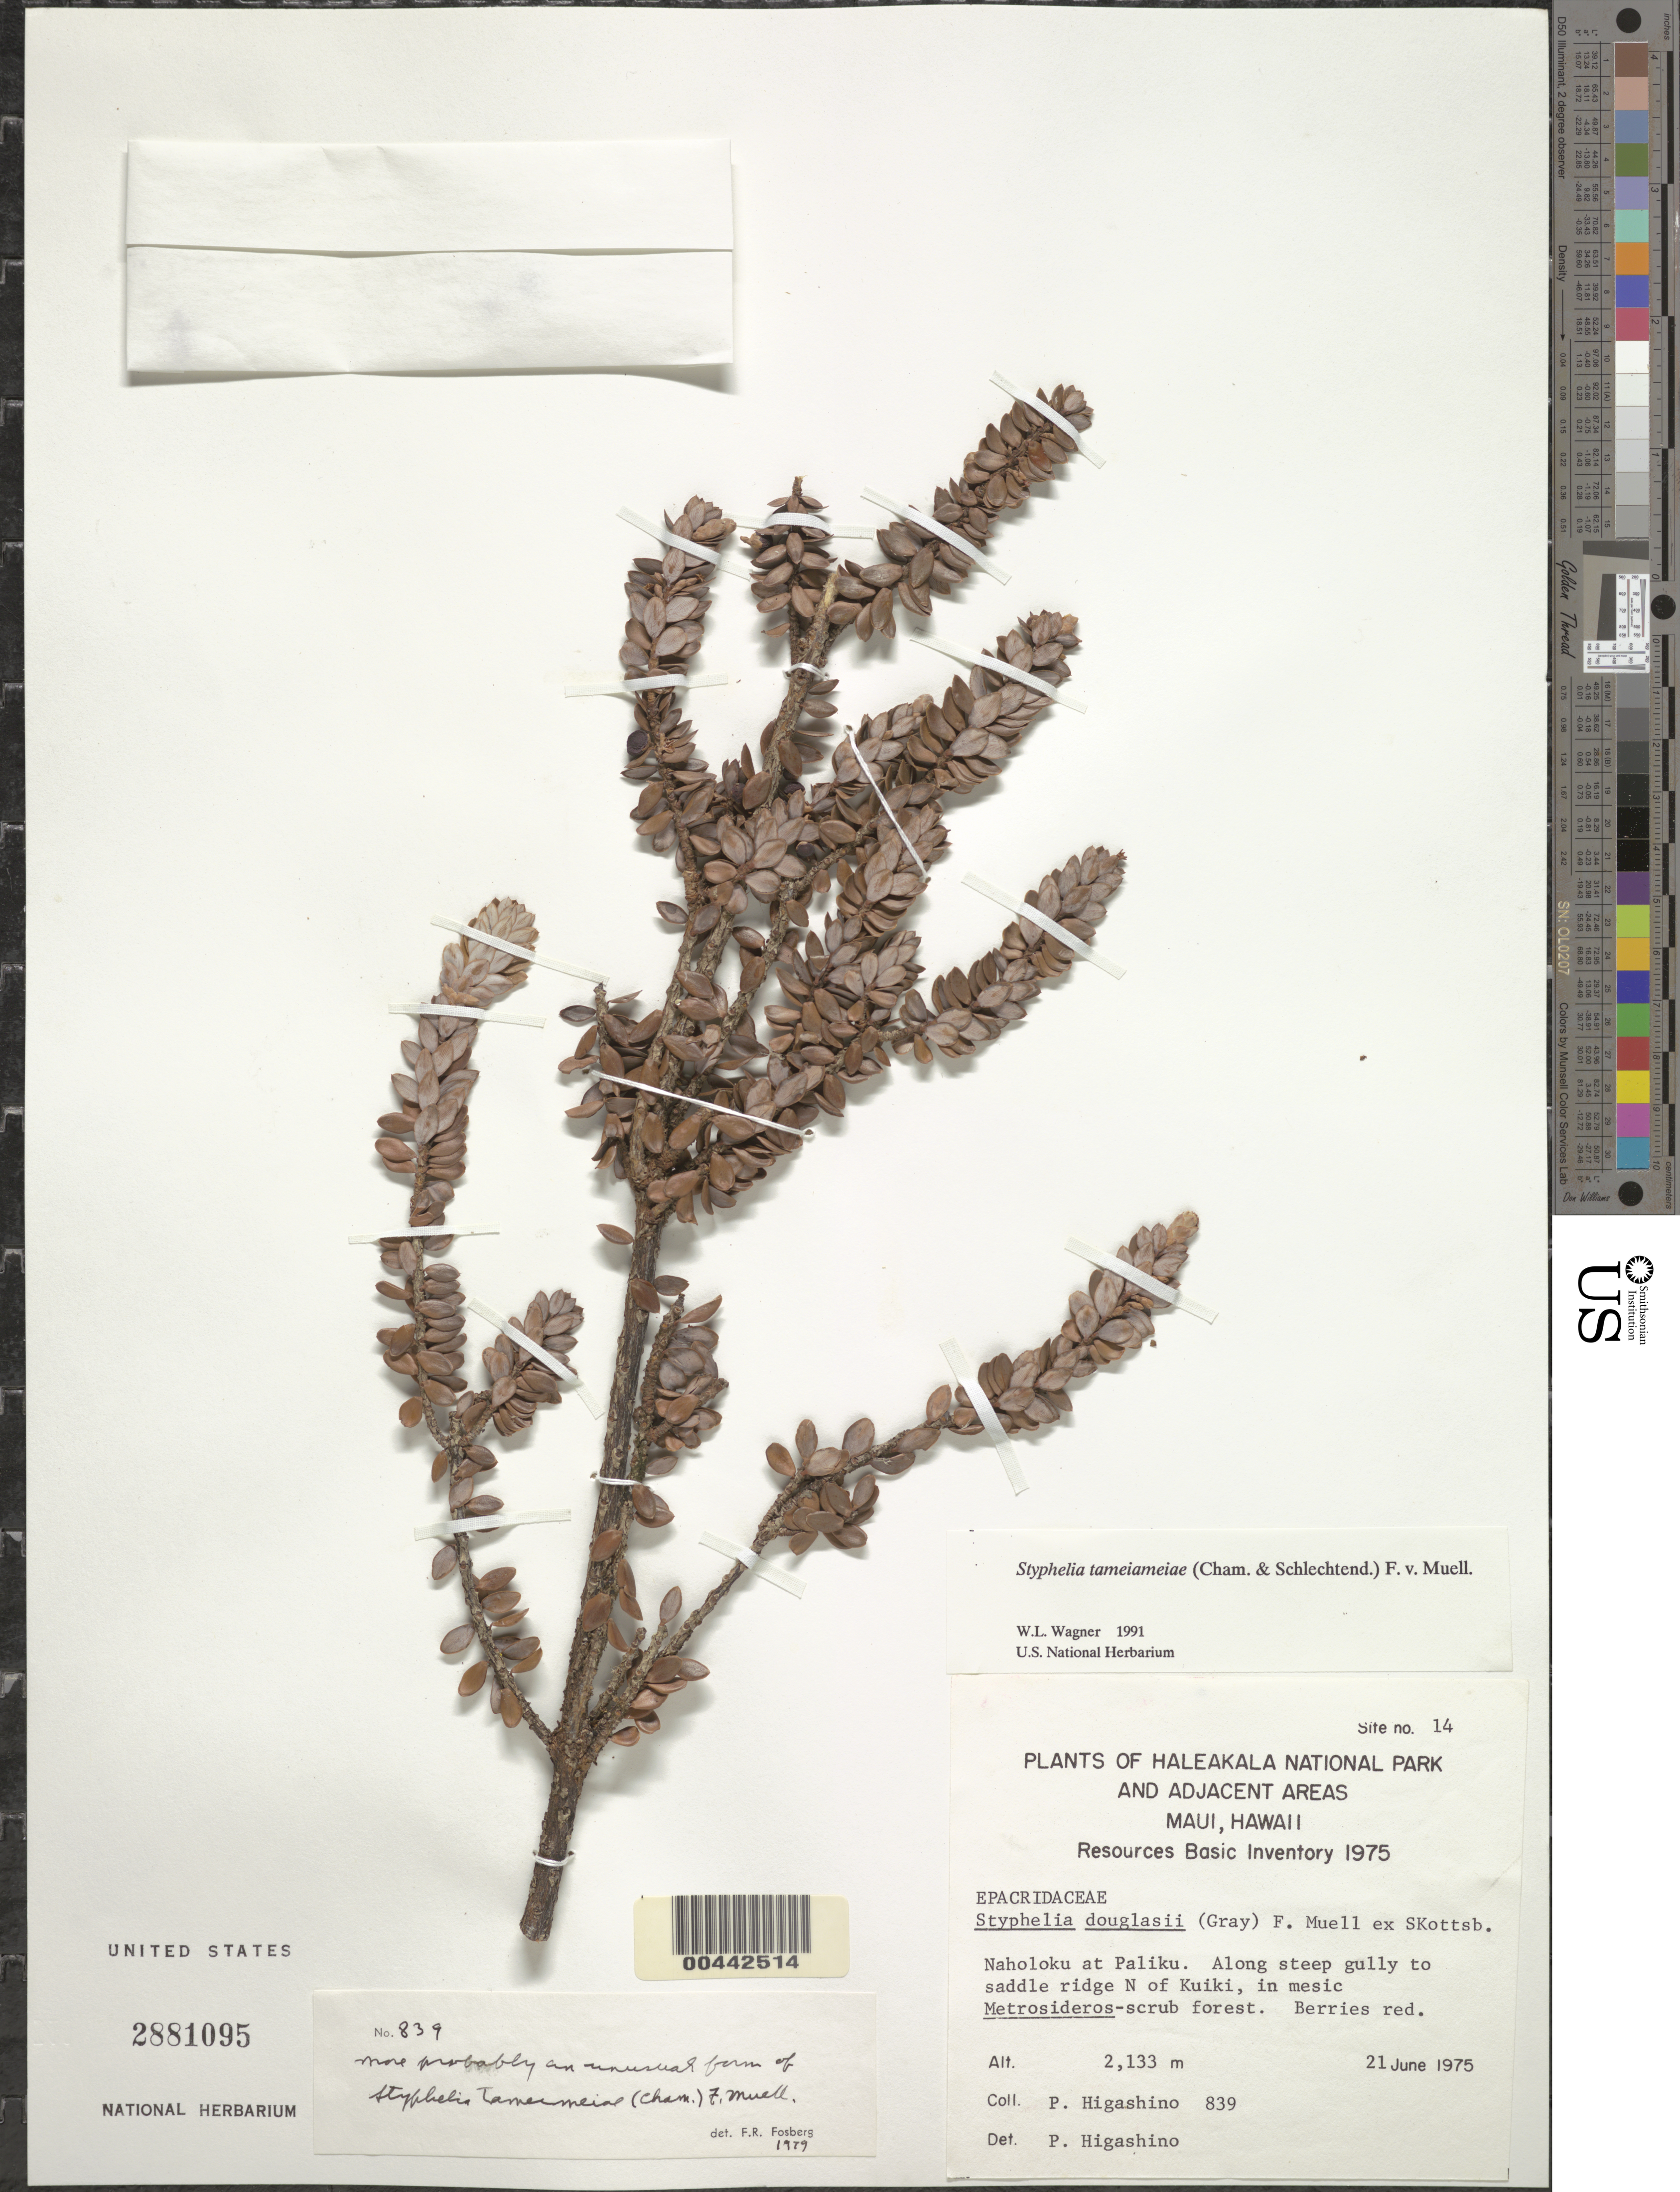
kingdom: Plantae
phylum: Tracheophyta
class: Magnoliopsida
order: Ericales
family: Ericaceae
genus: Leptecophylla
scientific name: Leptecophylla tameiameiae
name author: (Cham. & Schltdl.) C.M. Weiller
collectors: P. Higashino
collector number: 839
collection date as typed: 21 Jun 1975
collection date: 1975-06-21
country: United States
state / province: Hawaii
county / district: Maui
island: Maui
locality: Naholoku at Paliku, along steep gully to saddle ridge N of Kuiki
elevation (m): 2133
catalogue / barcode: US 2881095